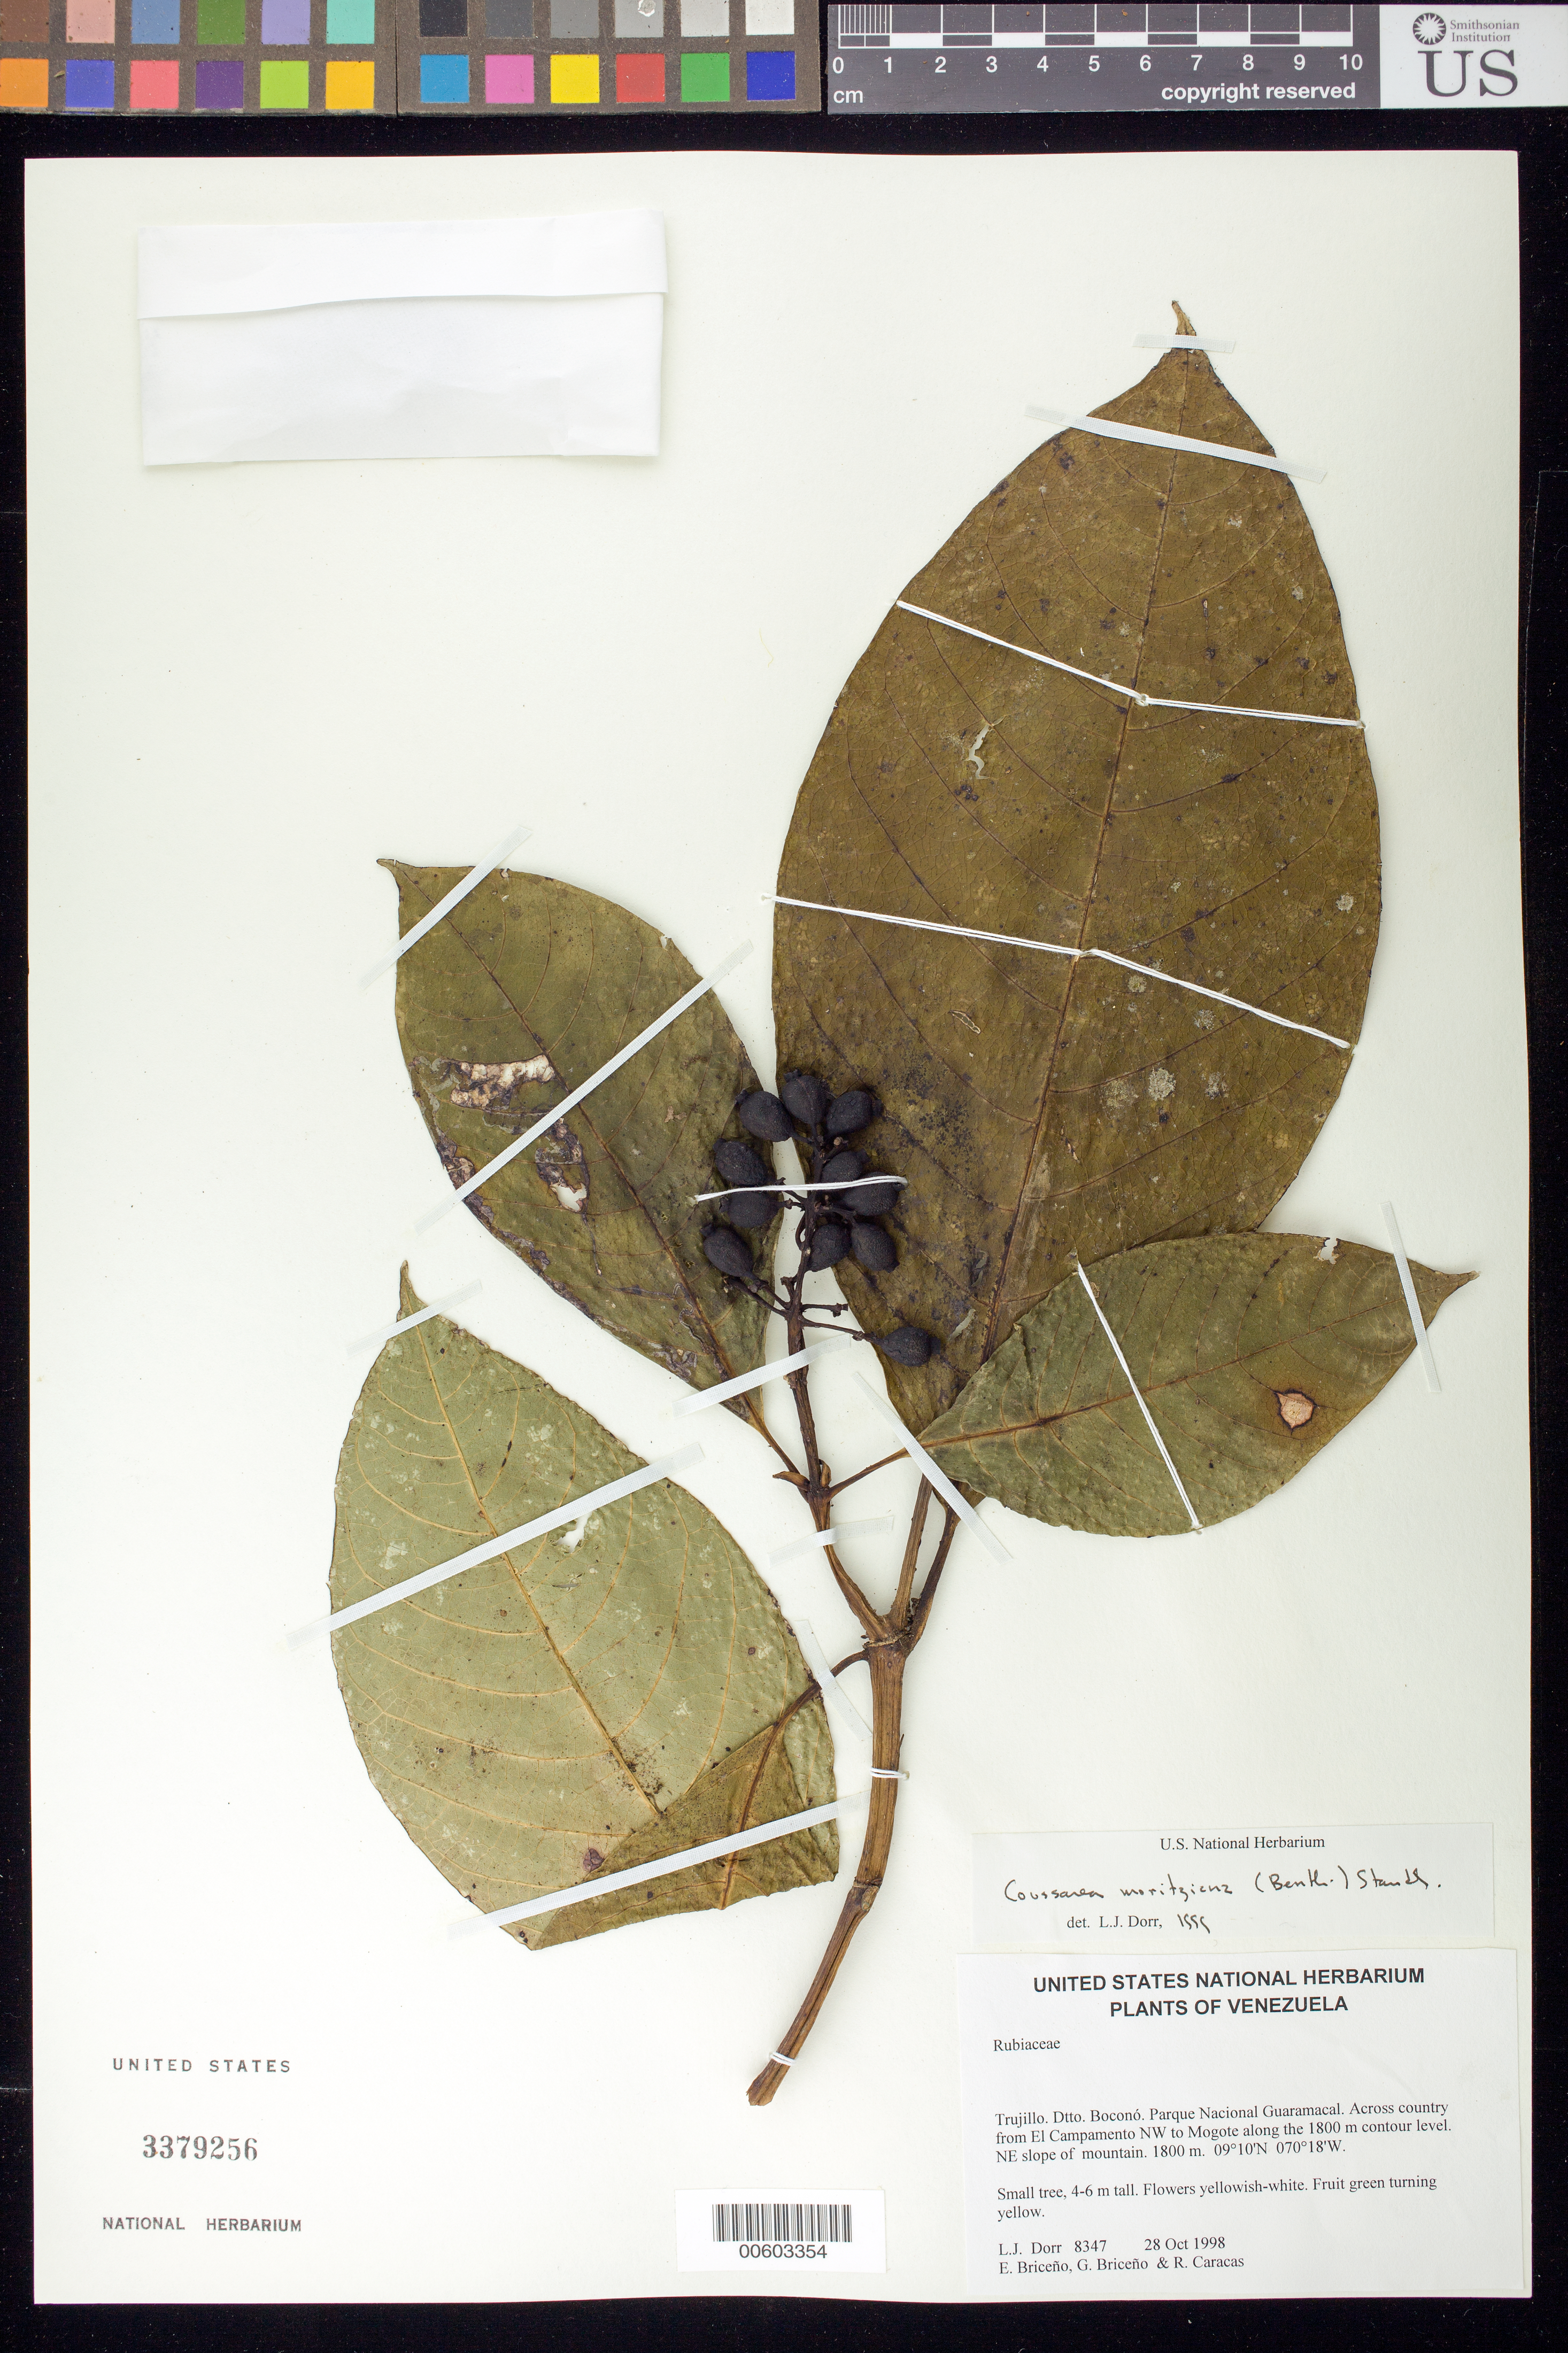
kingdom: Plantae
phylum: Tracheophyta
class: Magnoliopsida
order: Gentianales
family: Rubiaceae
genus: Coussarea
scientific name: Coussarea moritziana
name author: (Benth.) Standl.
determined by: Dorr, L. J., (BOT), Smithsonian Institution - National Museum of Natural History (UNITED STATES)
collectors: L. J. Dorr, E. Briceño, G. Briceño & R. Caracas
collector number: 8347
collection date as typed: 28 Oct 1998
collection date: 1998-10-28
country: Venezuela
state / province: Trujillo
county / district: Boconó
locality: Parque Nacional Guaramacal. Across country from El Campamento NW to Mogote along the 1800 m contour level. NE slope of mountain.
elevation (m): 1800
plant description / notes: MO, NY, PORT, US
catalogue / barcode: US 3379256